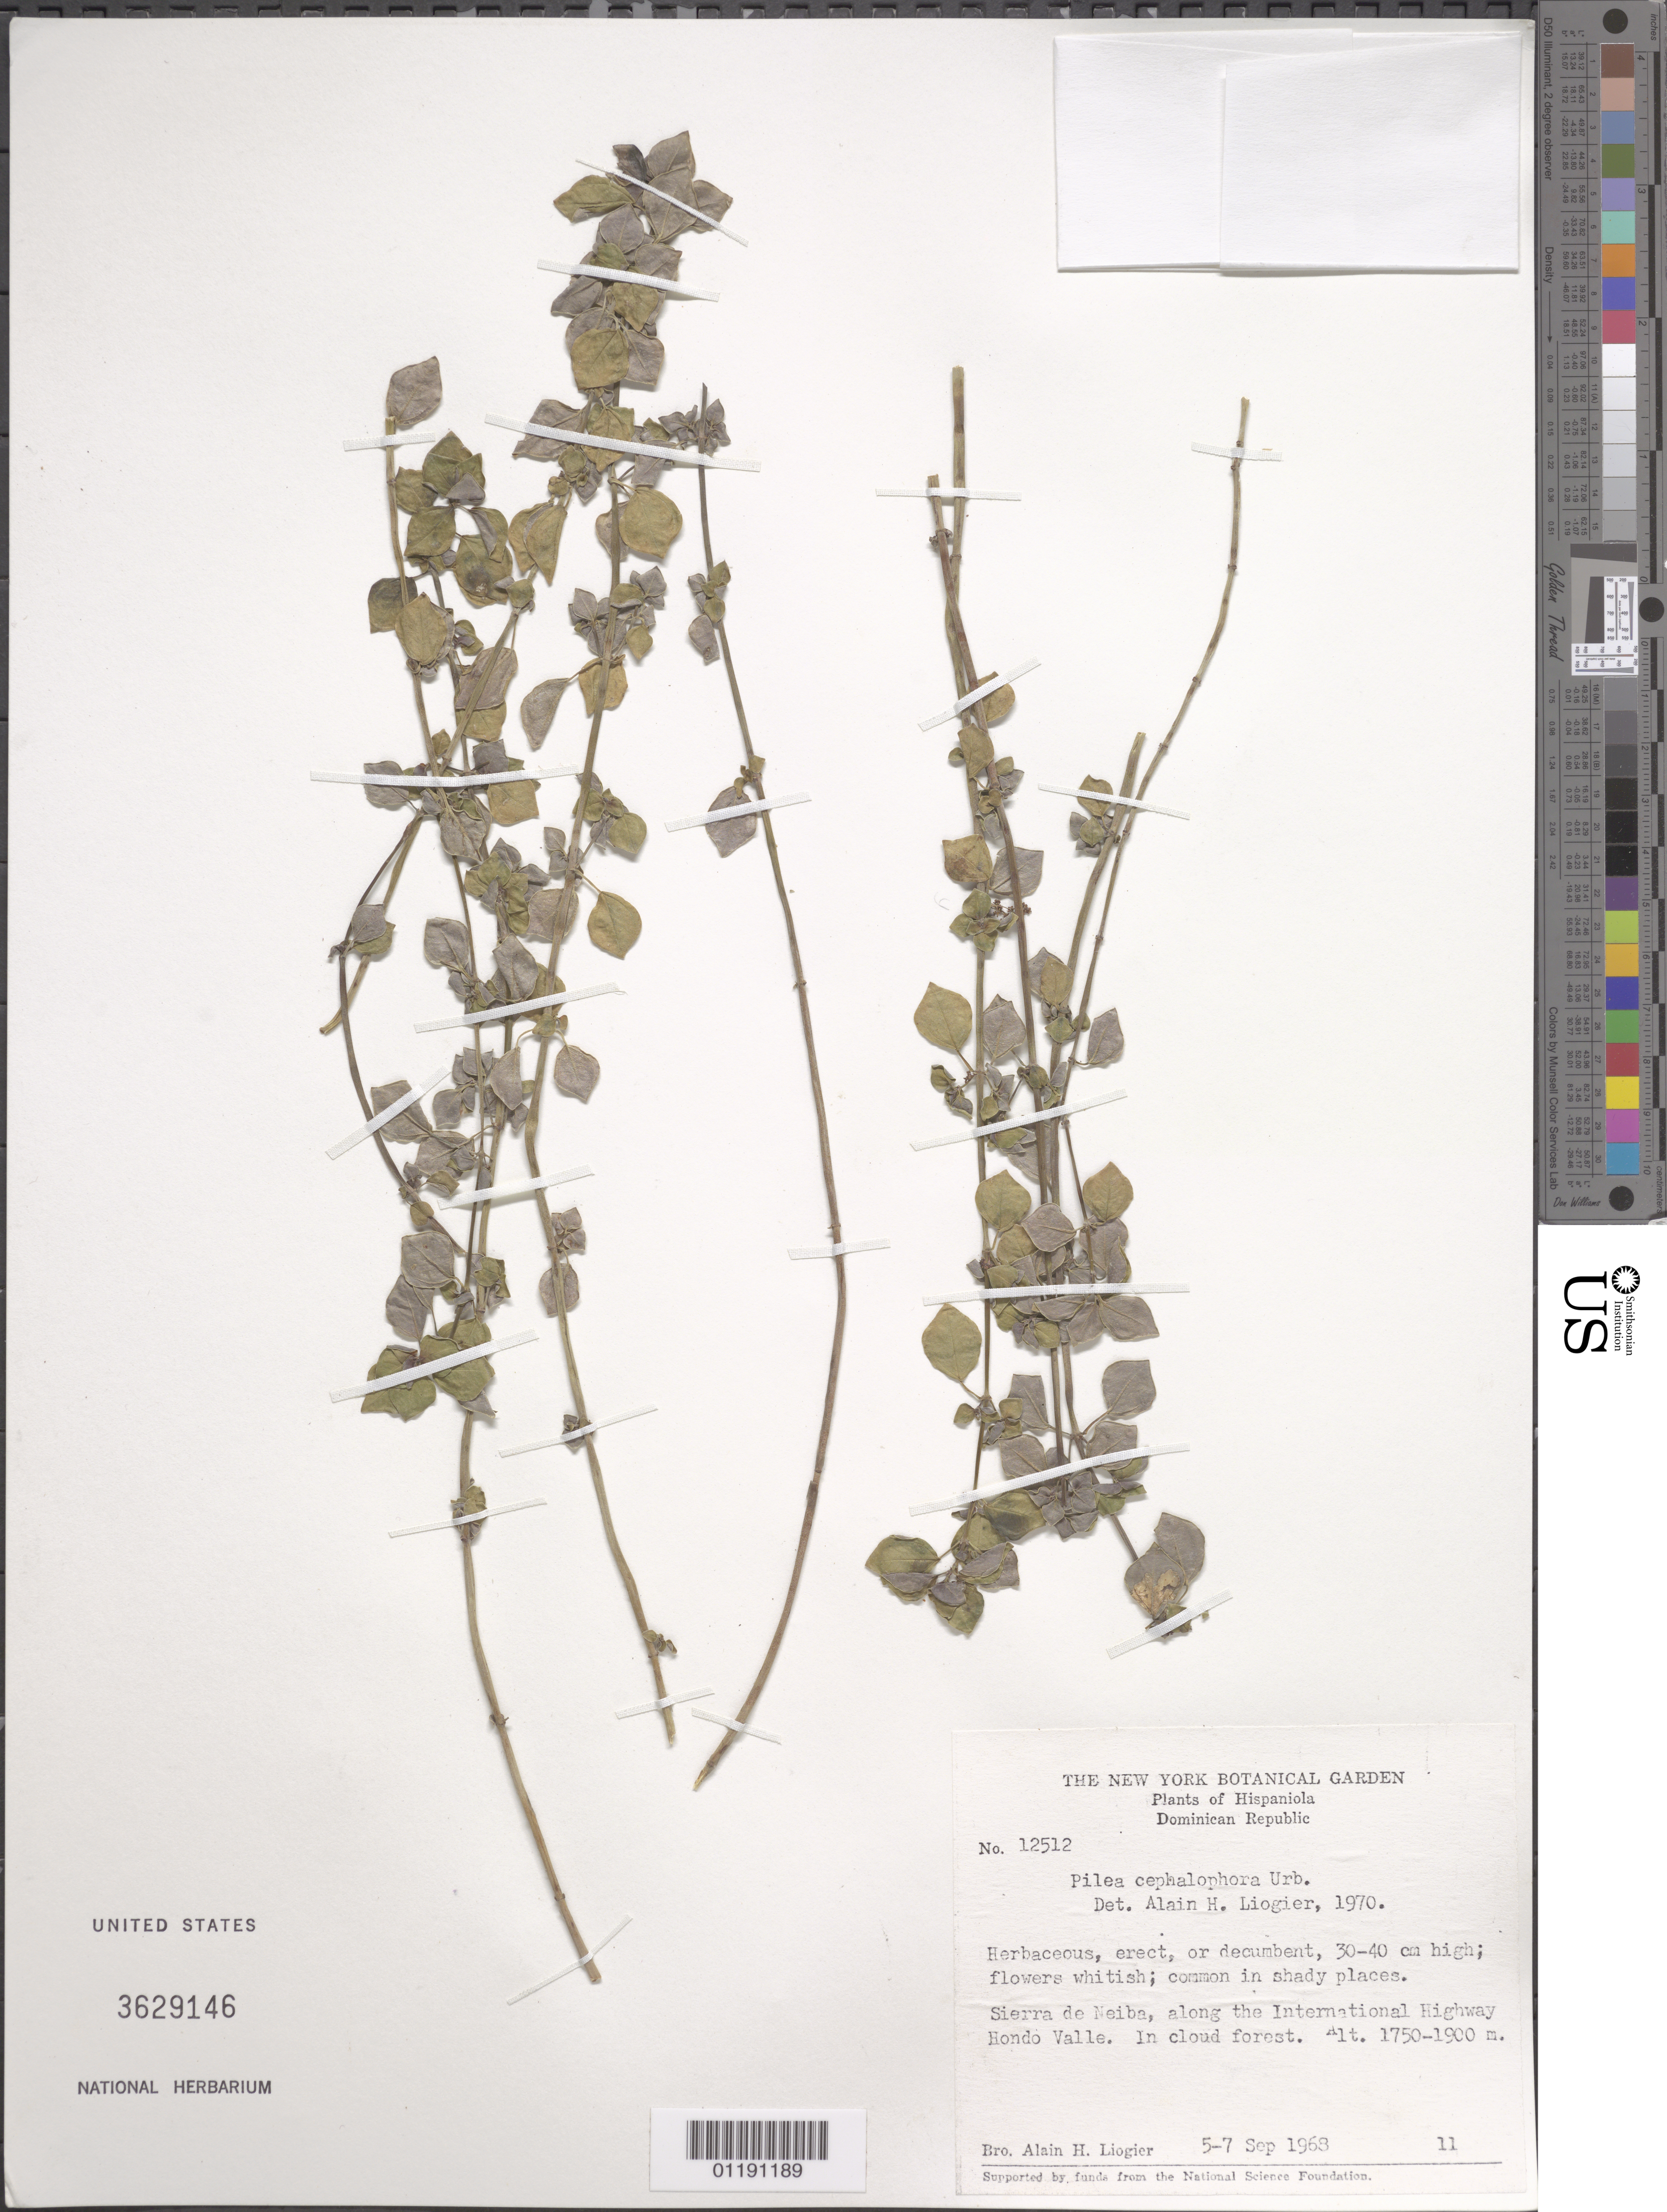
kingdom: Plantae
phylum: Tracheophyta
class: Magnoliopsida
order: Rosales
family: Urticaceae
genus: Pilea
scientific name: Pilea cephalophora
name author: Urb.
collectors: A. H. Liogier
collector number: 12512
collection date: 1968-09-05/1968-09-07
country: Dominican Republic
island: Hispaniola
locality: Sierra de Nieba, along the international Highway, Hondo Valle.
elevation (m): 1750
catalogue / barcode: US 3629146